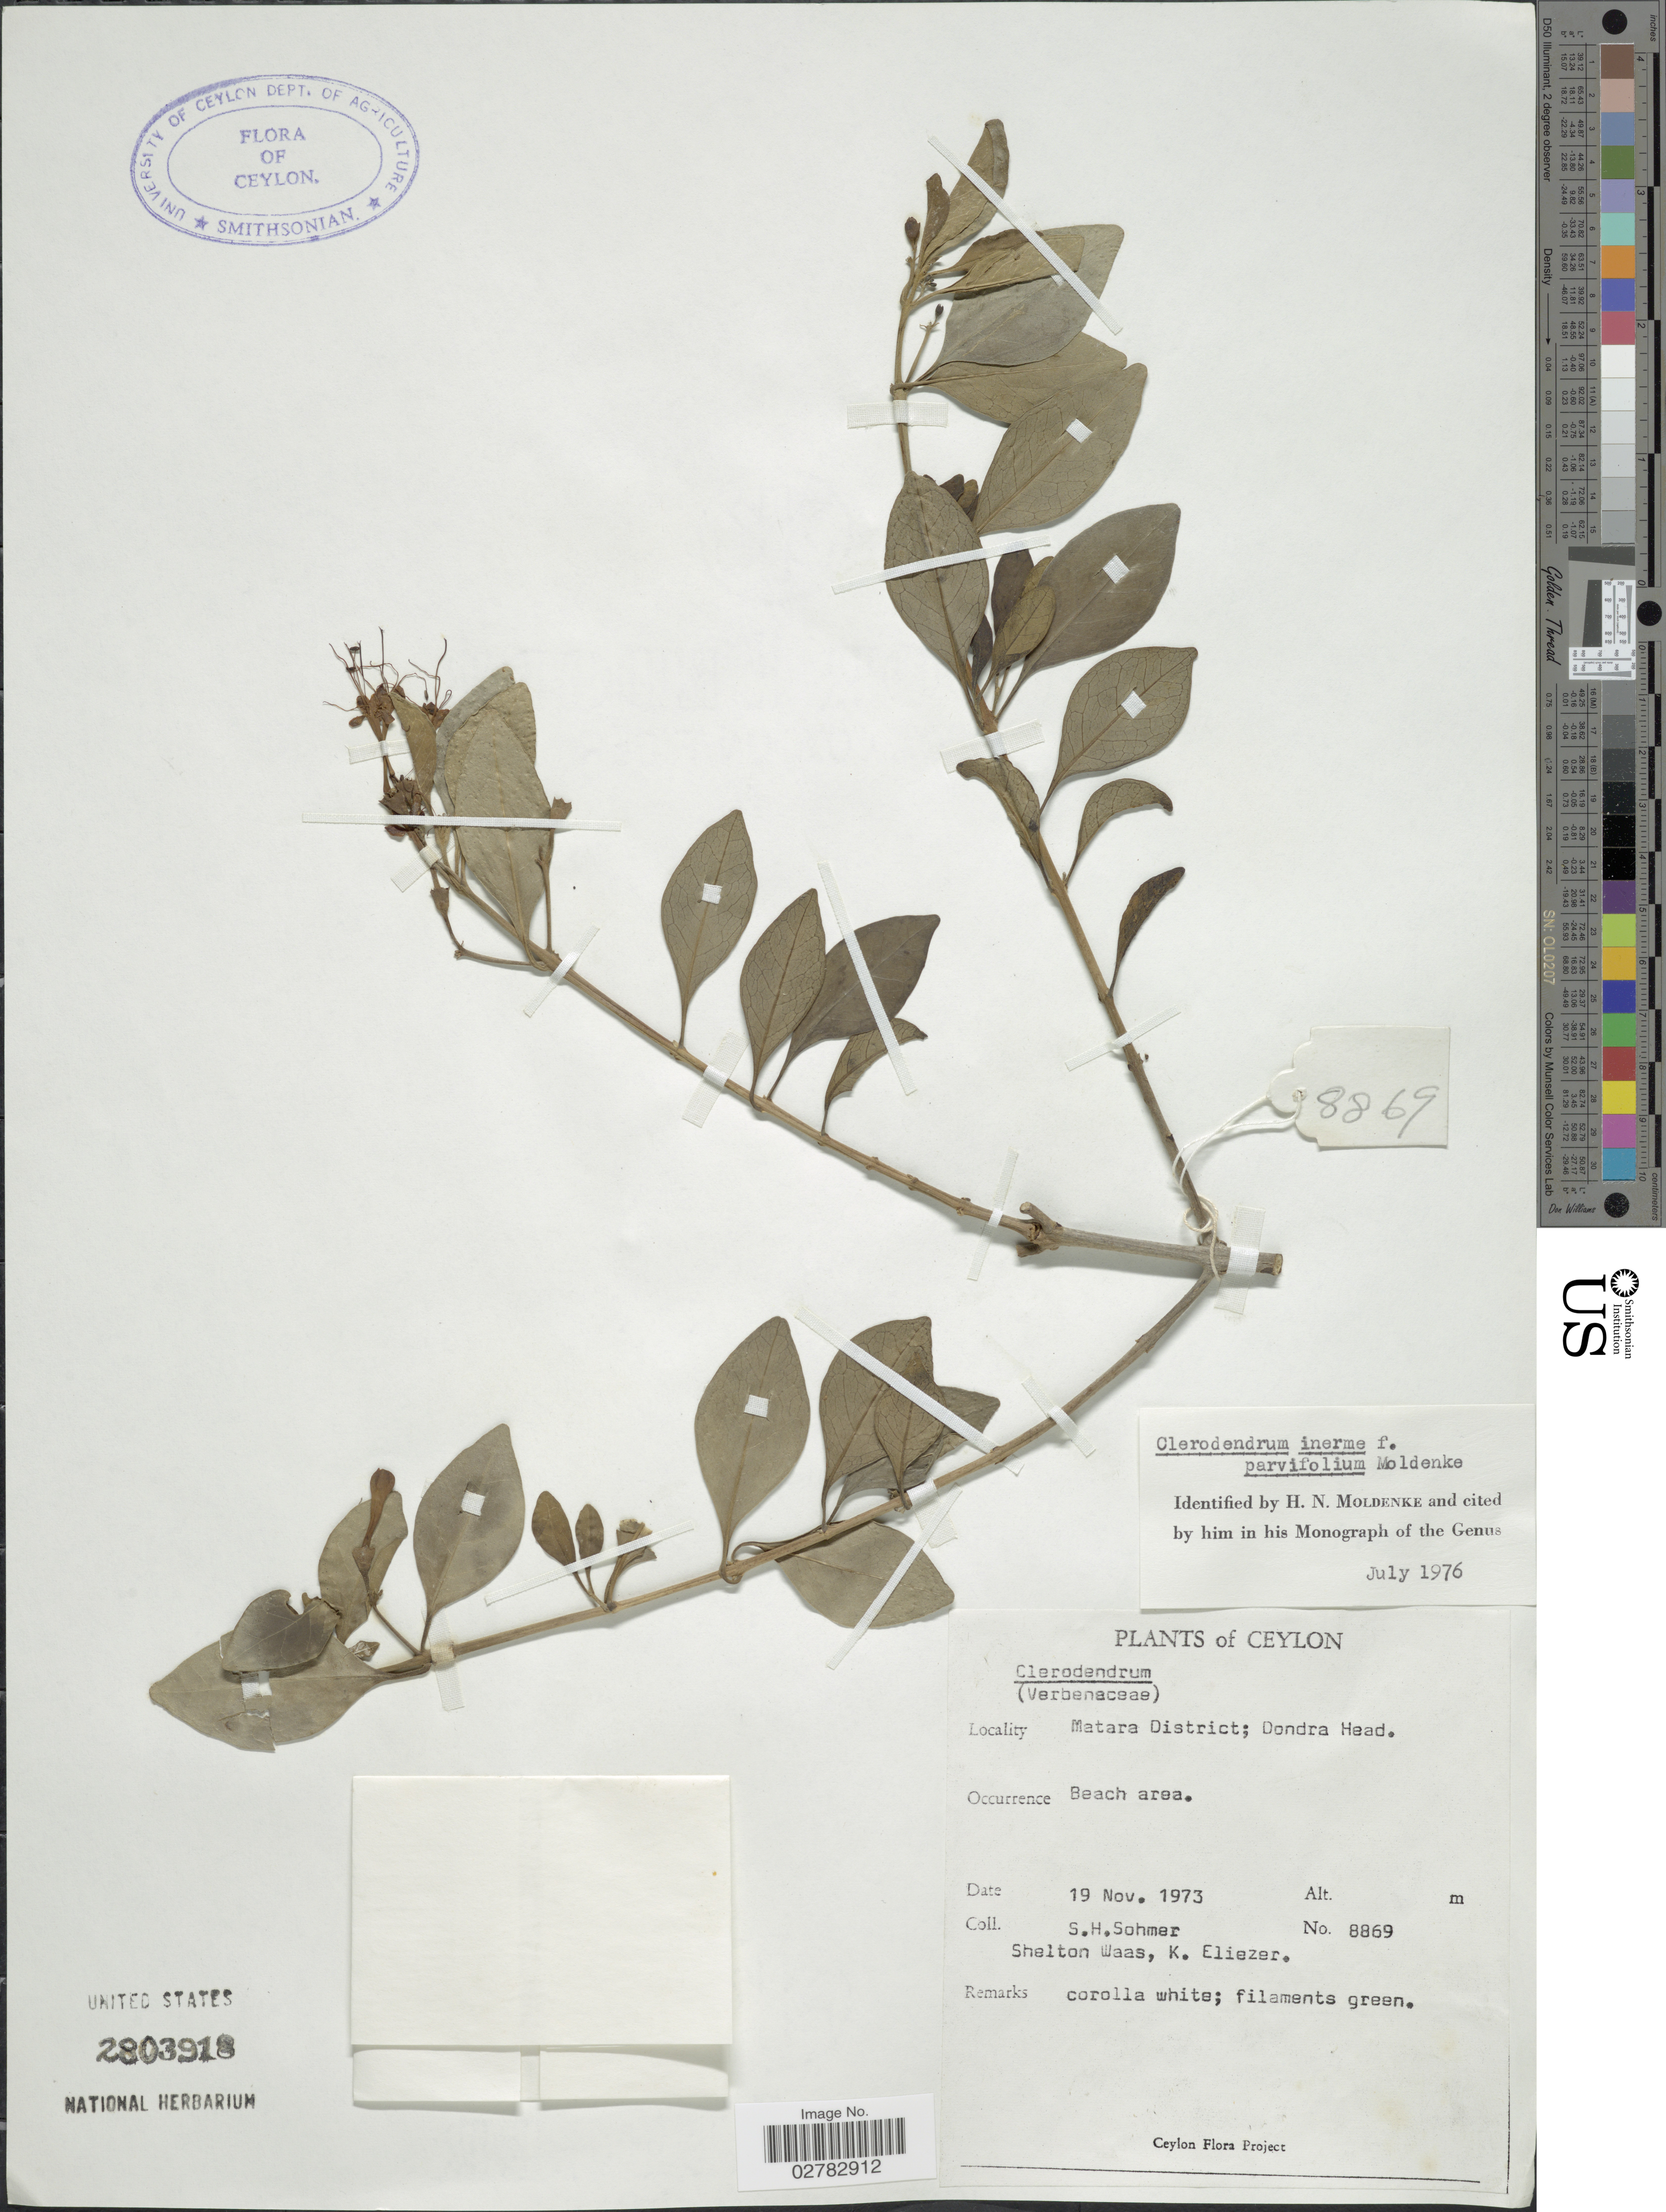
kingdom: Plantae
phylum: Tracheophyta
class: Magnoliopsida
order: Lamiales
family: Lamiaceae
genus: Clerodendrum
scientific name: Clerodendrum inerme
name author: (L.) Gaertn.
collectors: S. H. Sohmer, S. Waas & K. Eliezer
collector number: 8869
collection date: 1973-11-19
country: Sri Lanka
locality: Ceylon. Matara District; Dondra Haad.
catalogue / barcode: US 2803918